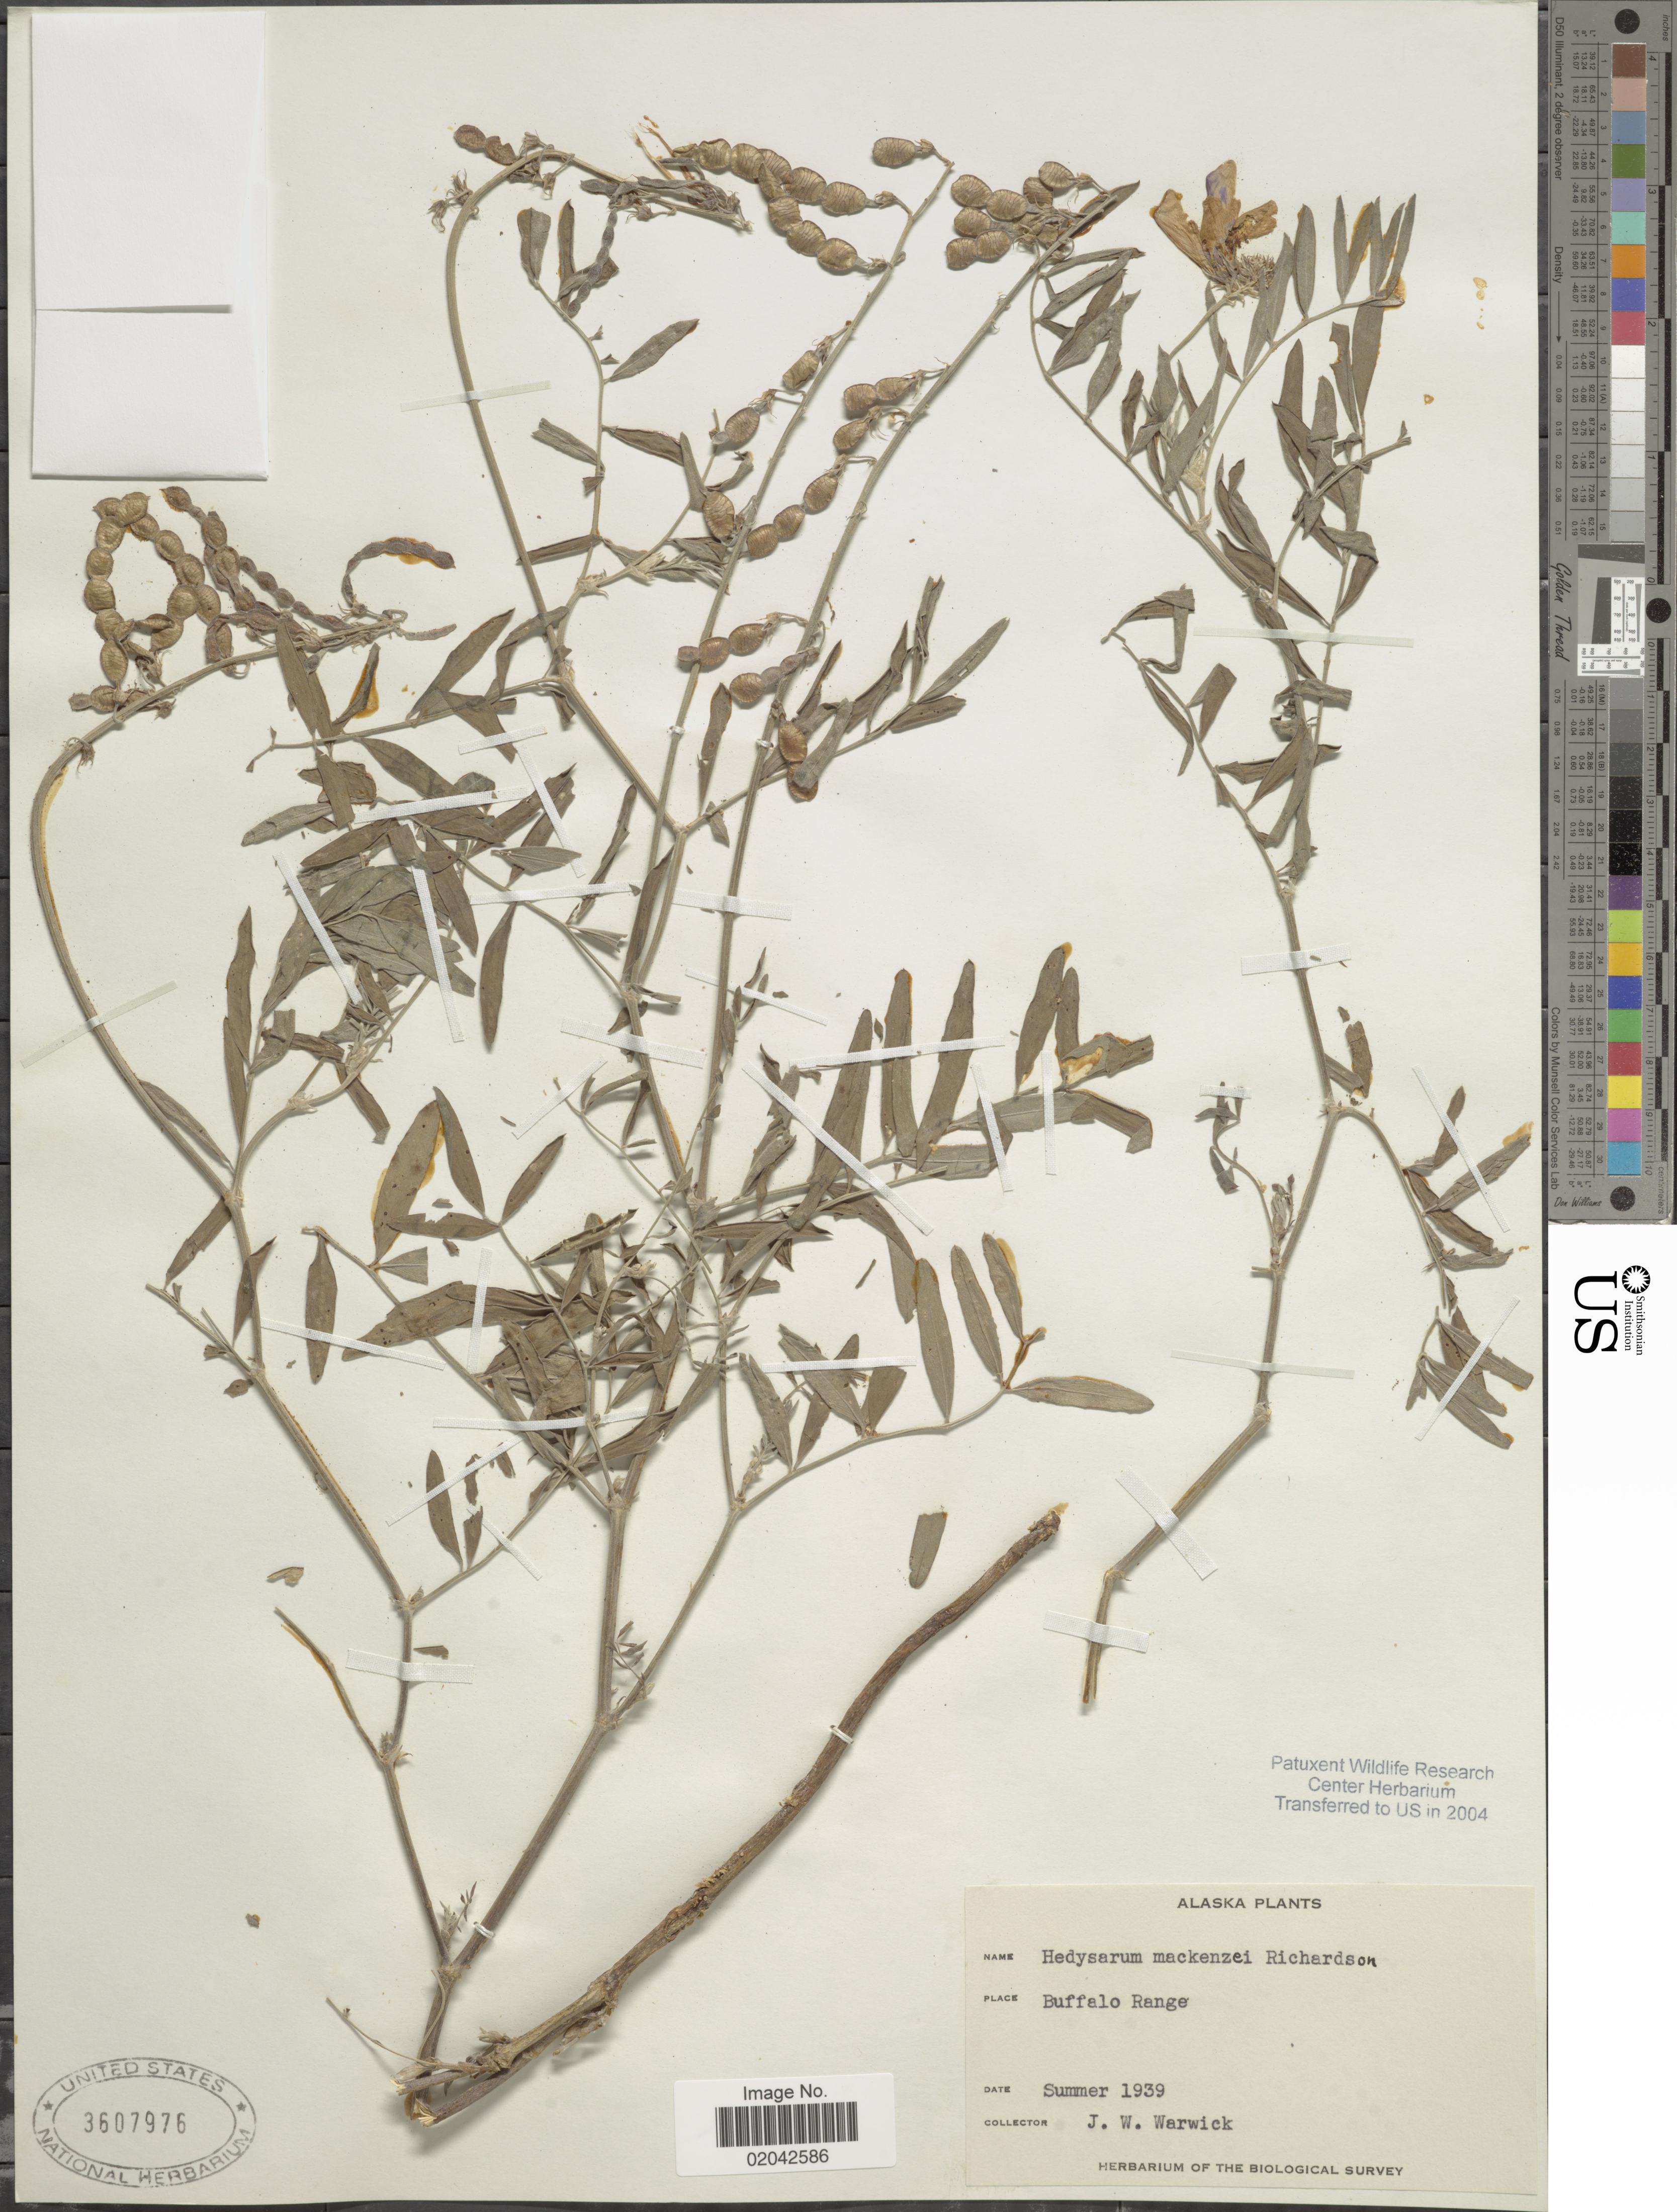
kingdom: Plantae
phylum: Tracheophyta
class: Magnoliopsida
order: Fabales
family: Fabaceae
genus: Hedysarum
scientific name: Hedysarum mackenziei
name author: Richardson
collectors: J. Warwick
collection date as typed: Summer 1939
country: United States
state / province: Alaska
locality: Buffalo Ranges.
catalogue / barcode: US 3607976